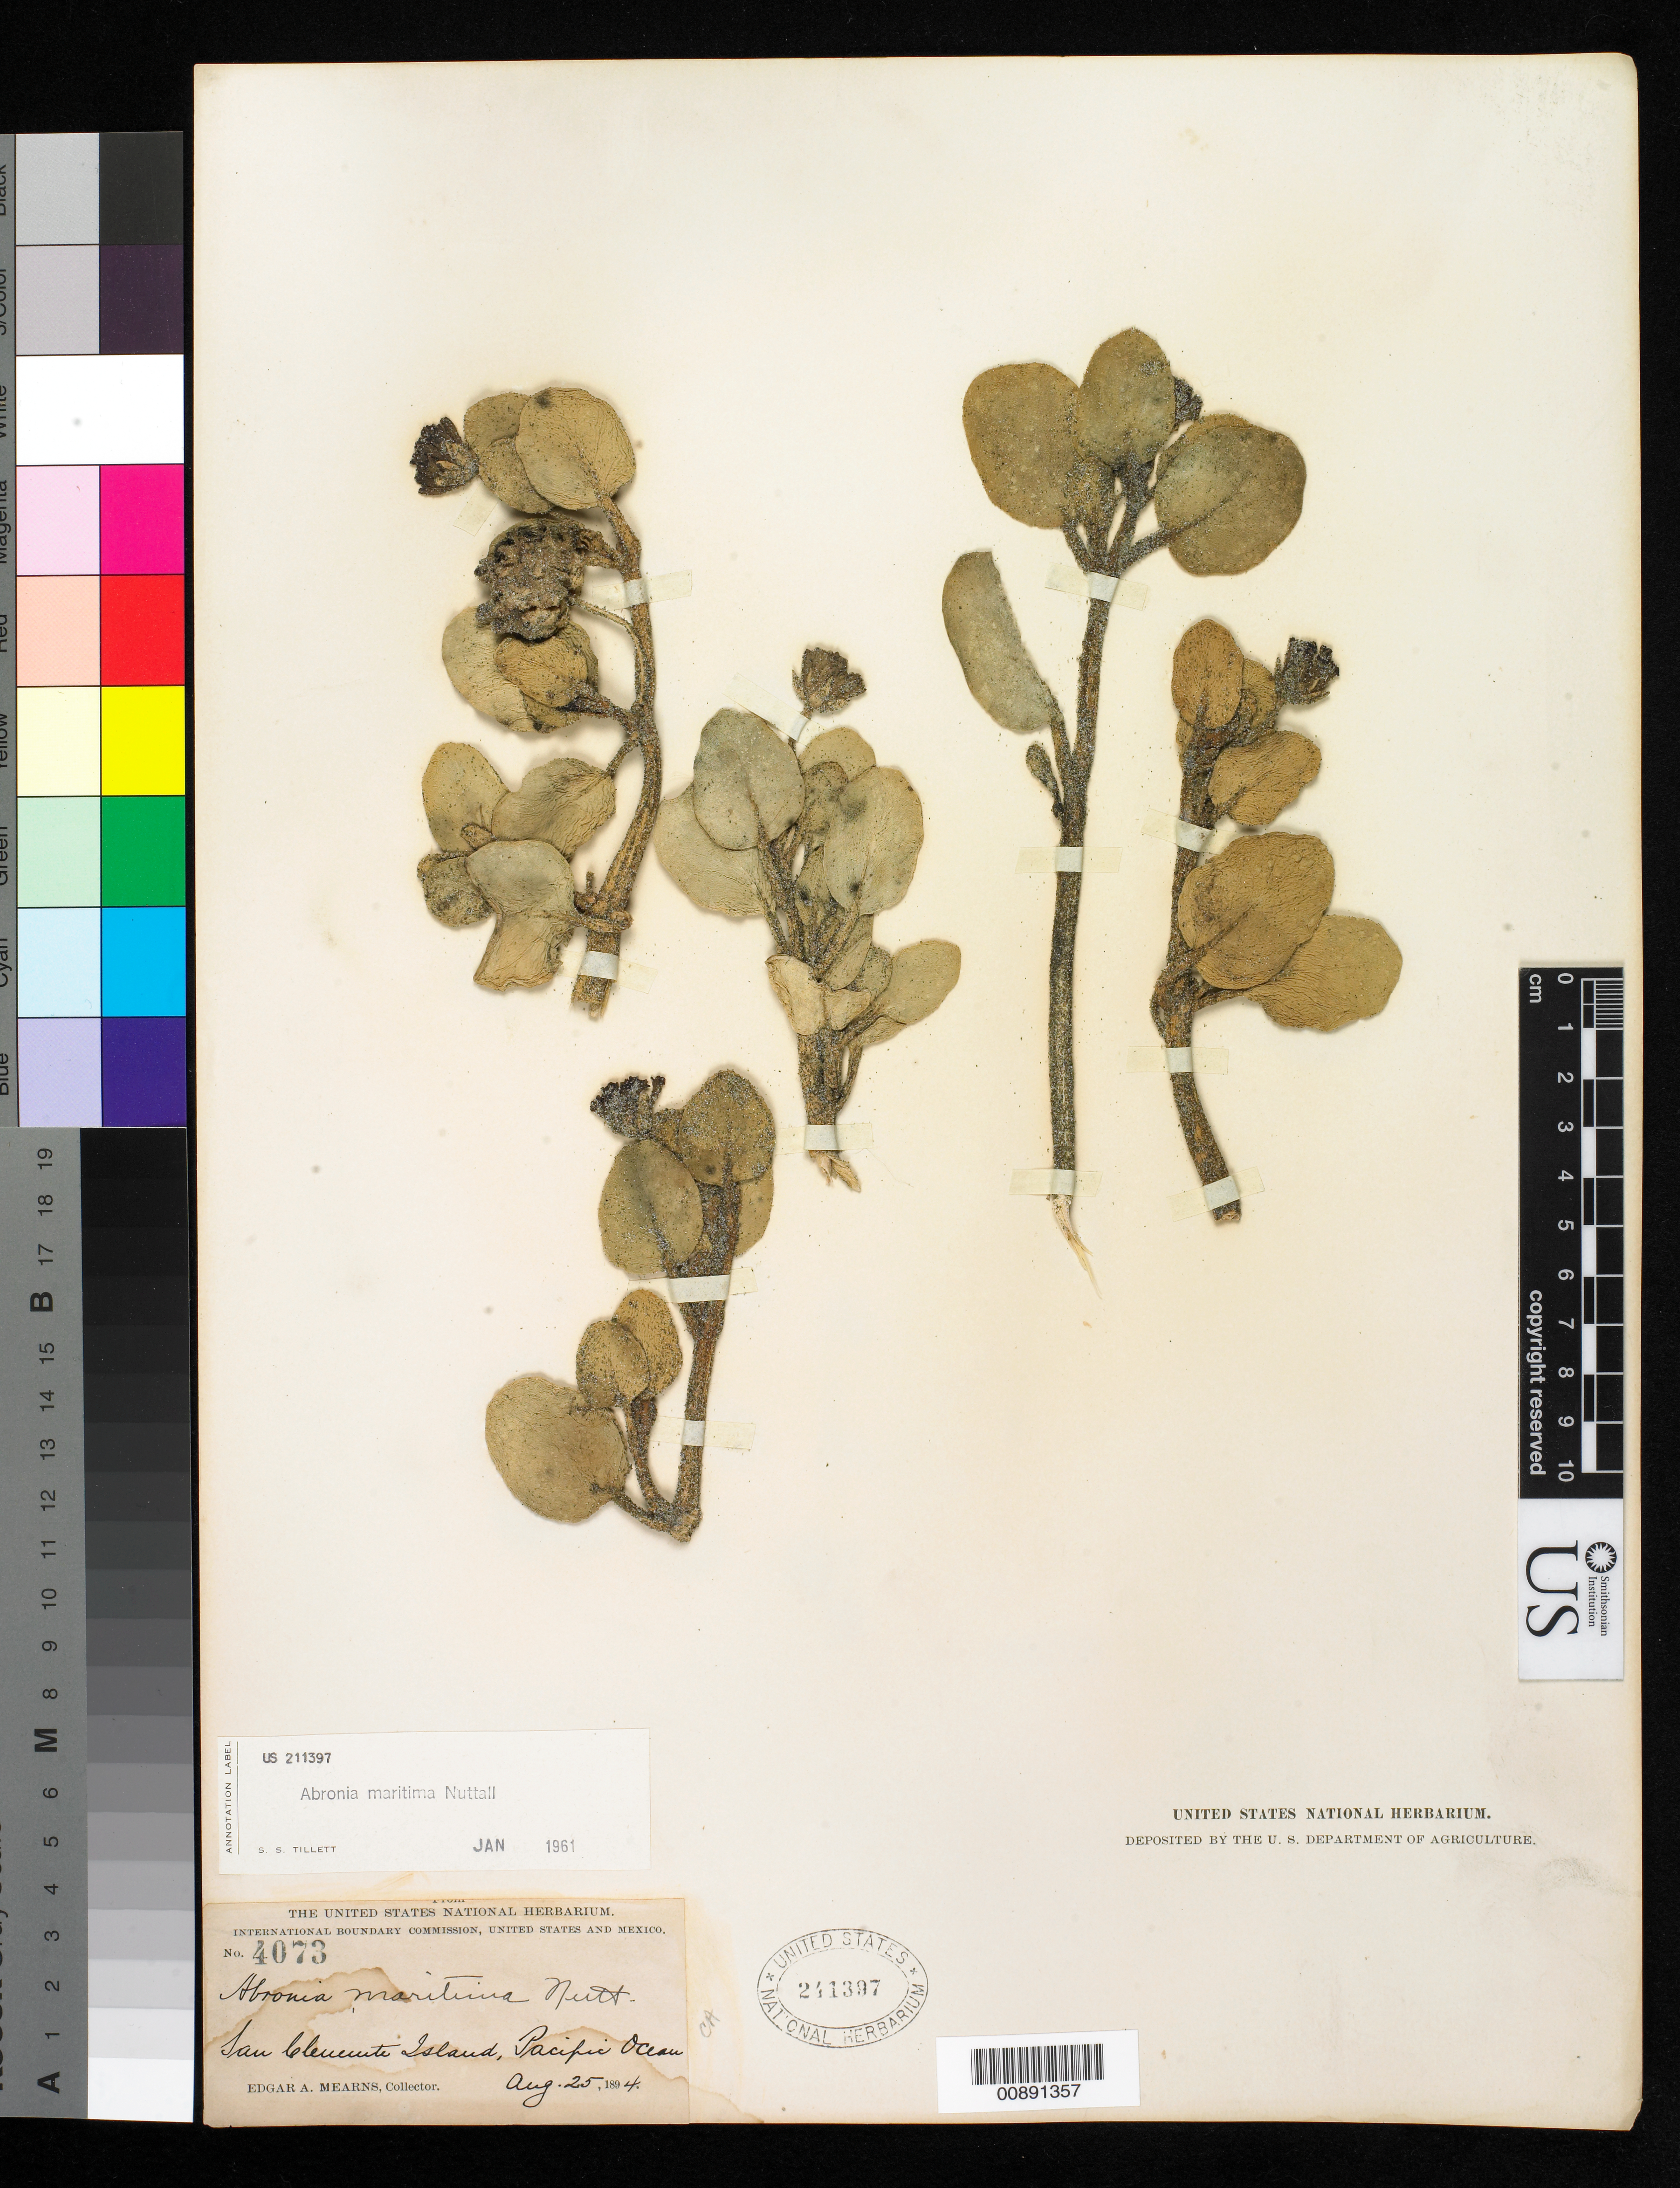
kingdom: Plantae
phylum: Tracheophyta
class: Magnoliopsida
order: Caryophyllales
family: Nyctaginaceae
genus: Abronia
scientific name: Abronia maritima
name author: Nutt. ex S. Watson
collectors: E. A. Mearns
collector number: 4073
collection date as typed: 25 Aug 1894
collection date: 1894-08-25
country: United States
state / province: California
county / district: Los Angeles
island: San Clemente I.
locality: San Clemente Island, Pacific Ocean.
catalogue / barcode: US 241397